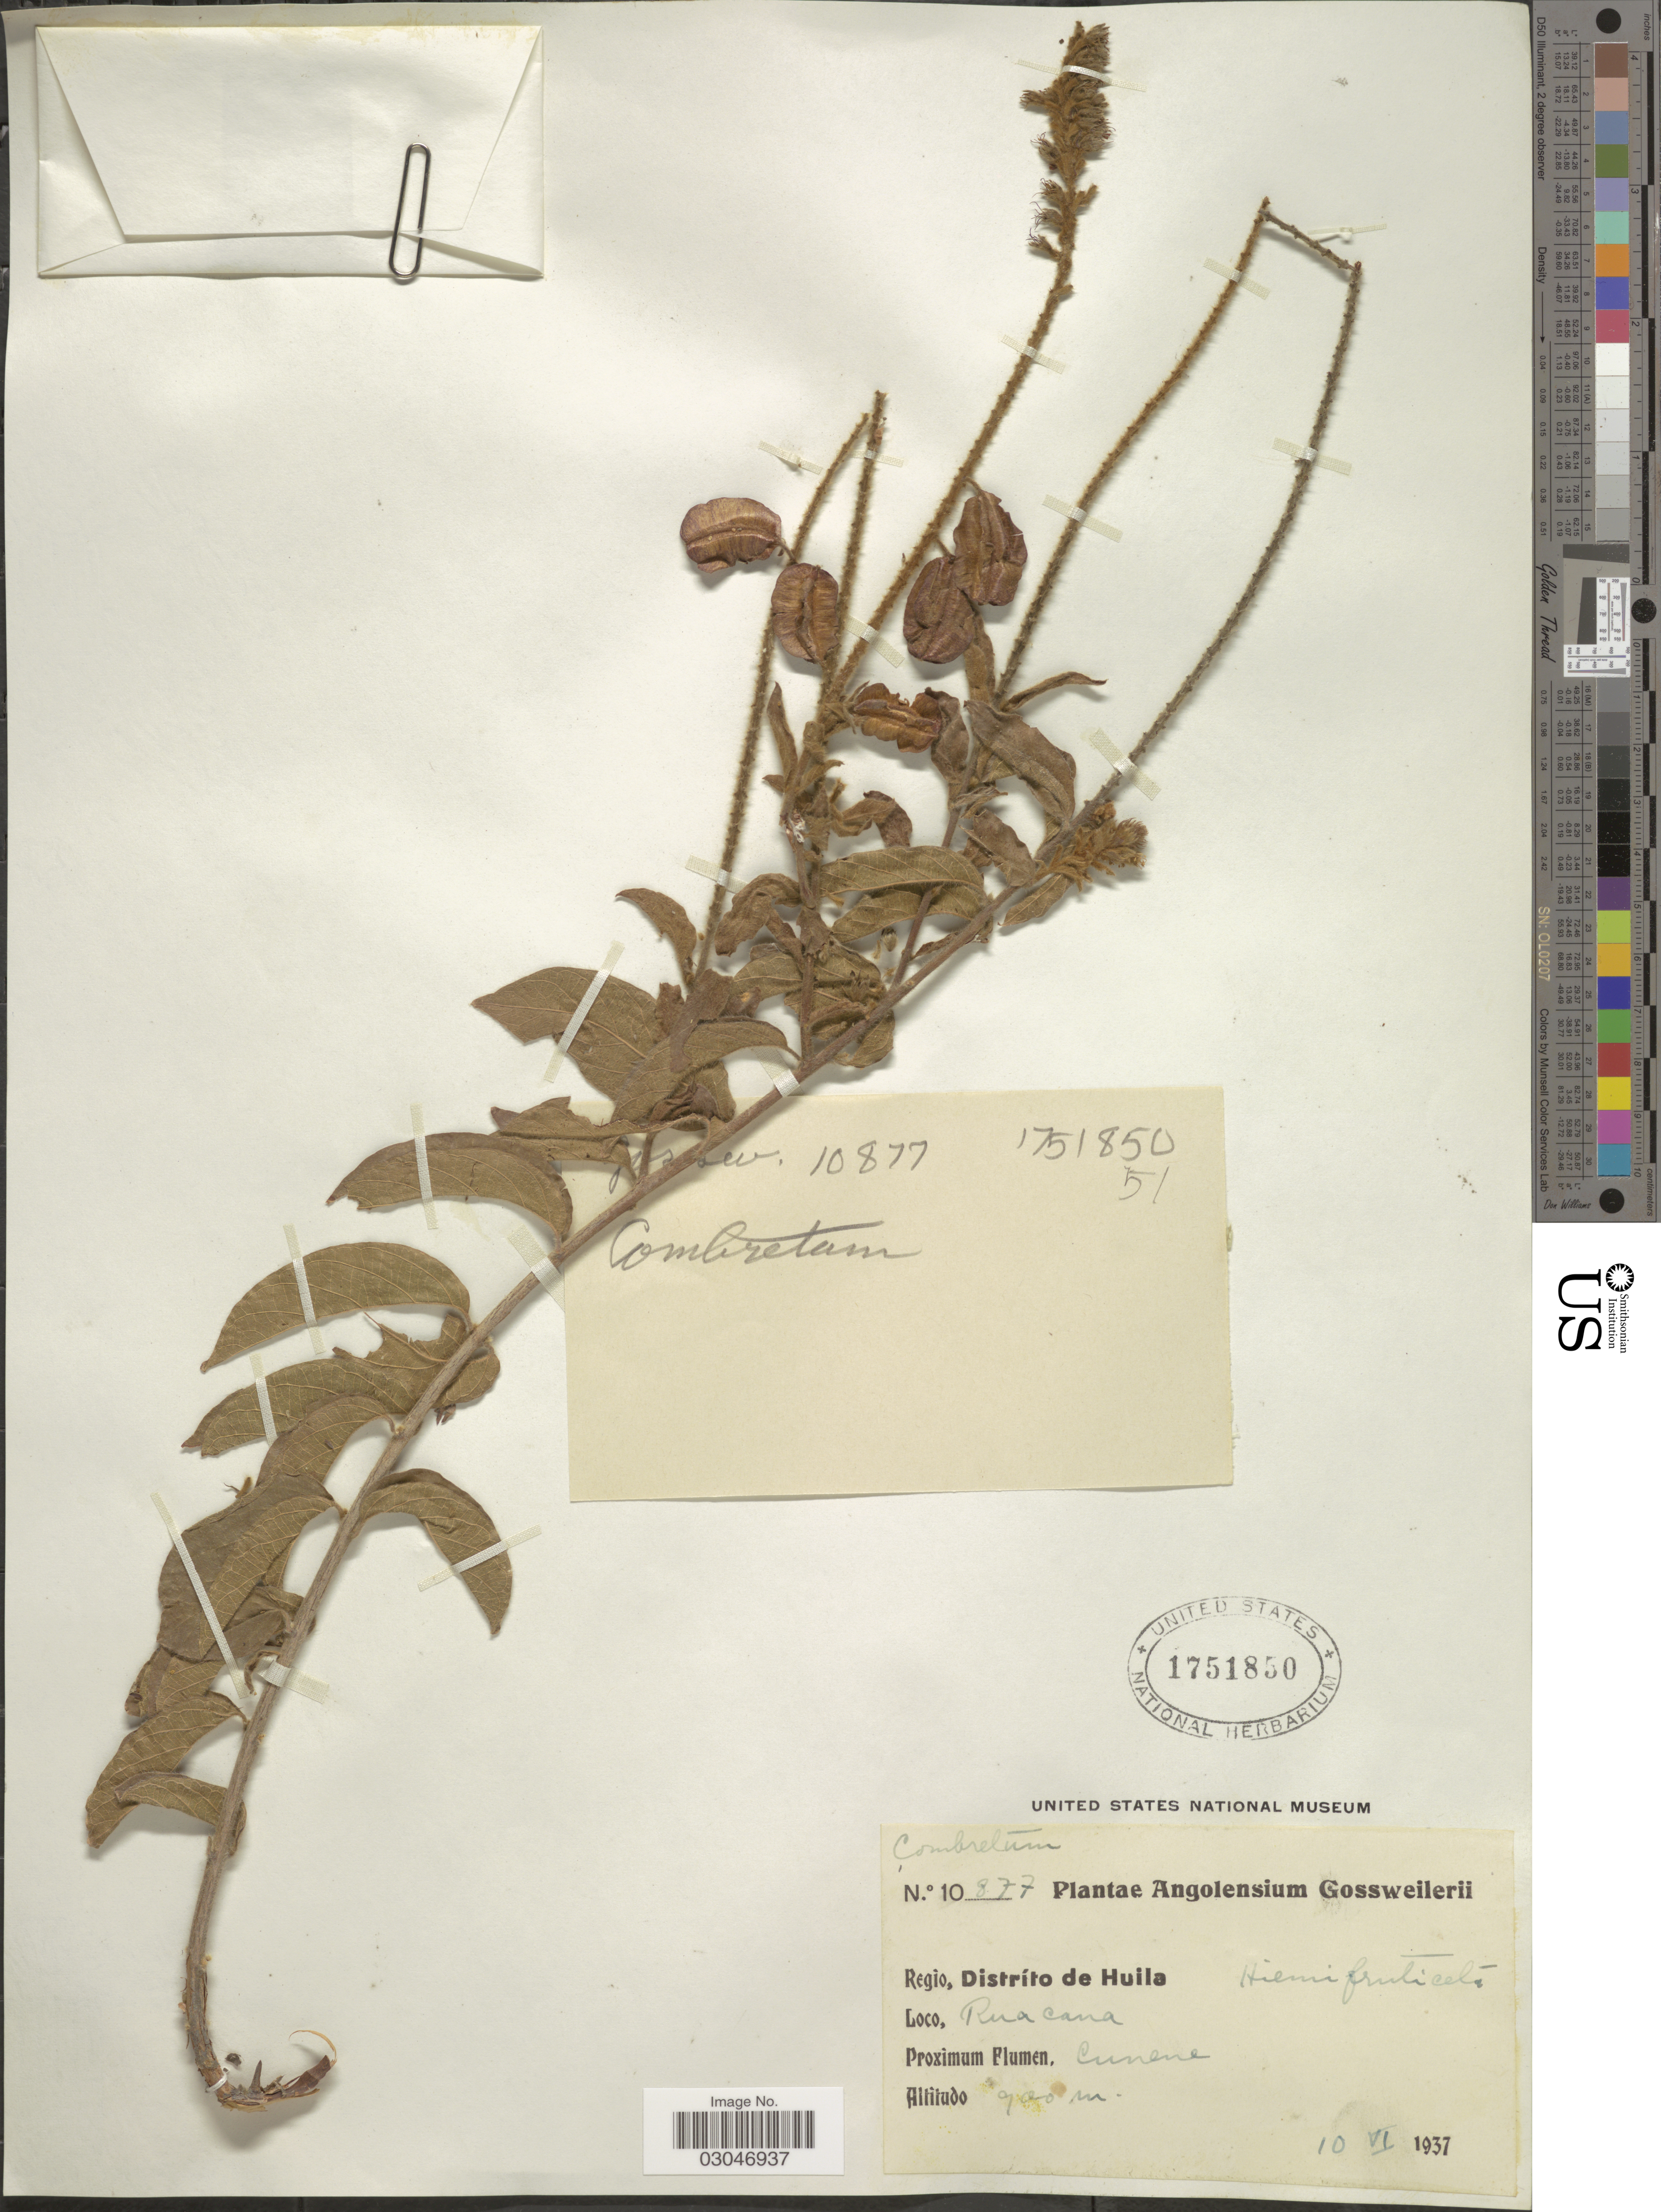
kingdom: Plantae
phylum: Tracheophyta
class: Magnoliopsida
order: Myrtales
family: Combretaceae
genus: Combretum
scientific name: Combretum sp.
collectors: -. Gossweiler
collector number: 10877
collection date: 1937-06-10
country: Angola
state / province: Huila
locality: Regio, Distríto de Huila, Ruacana. Proximum Flumen, Cunene.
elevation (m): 900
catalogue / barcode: US 1751850